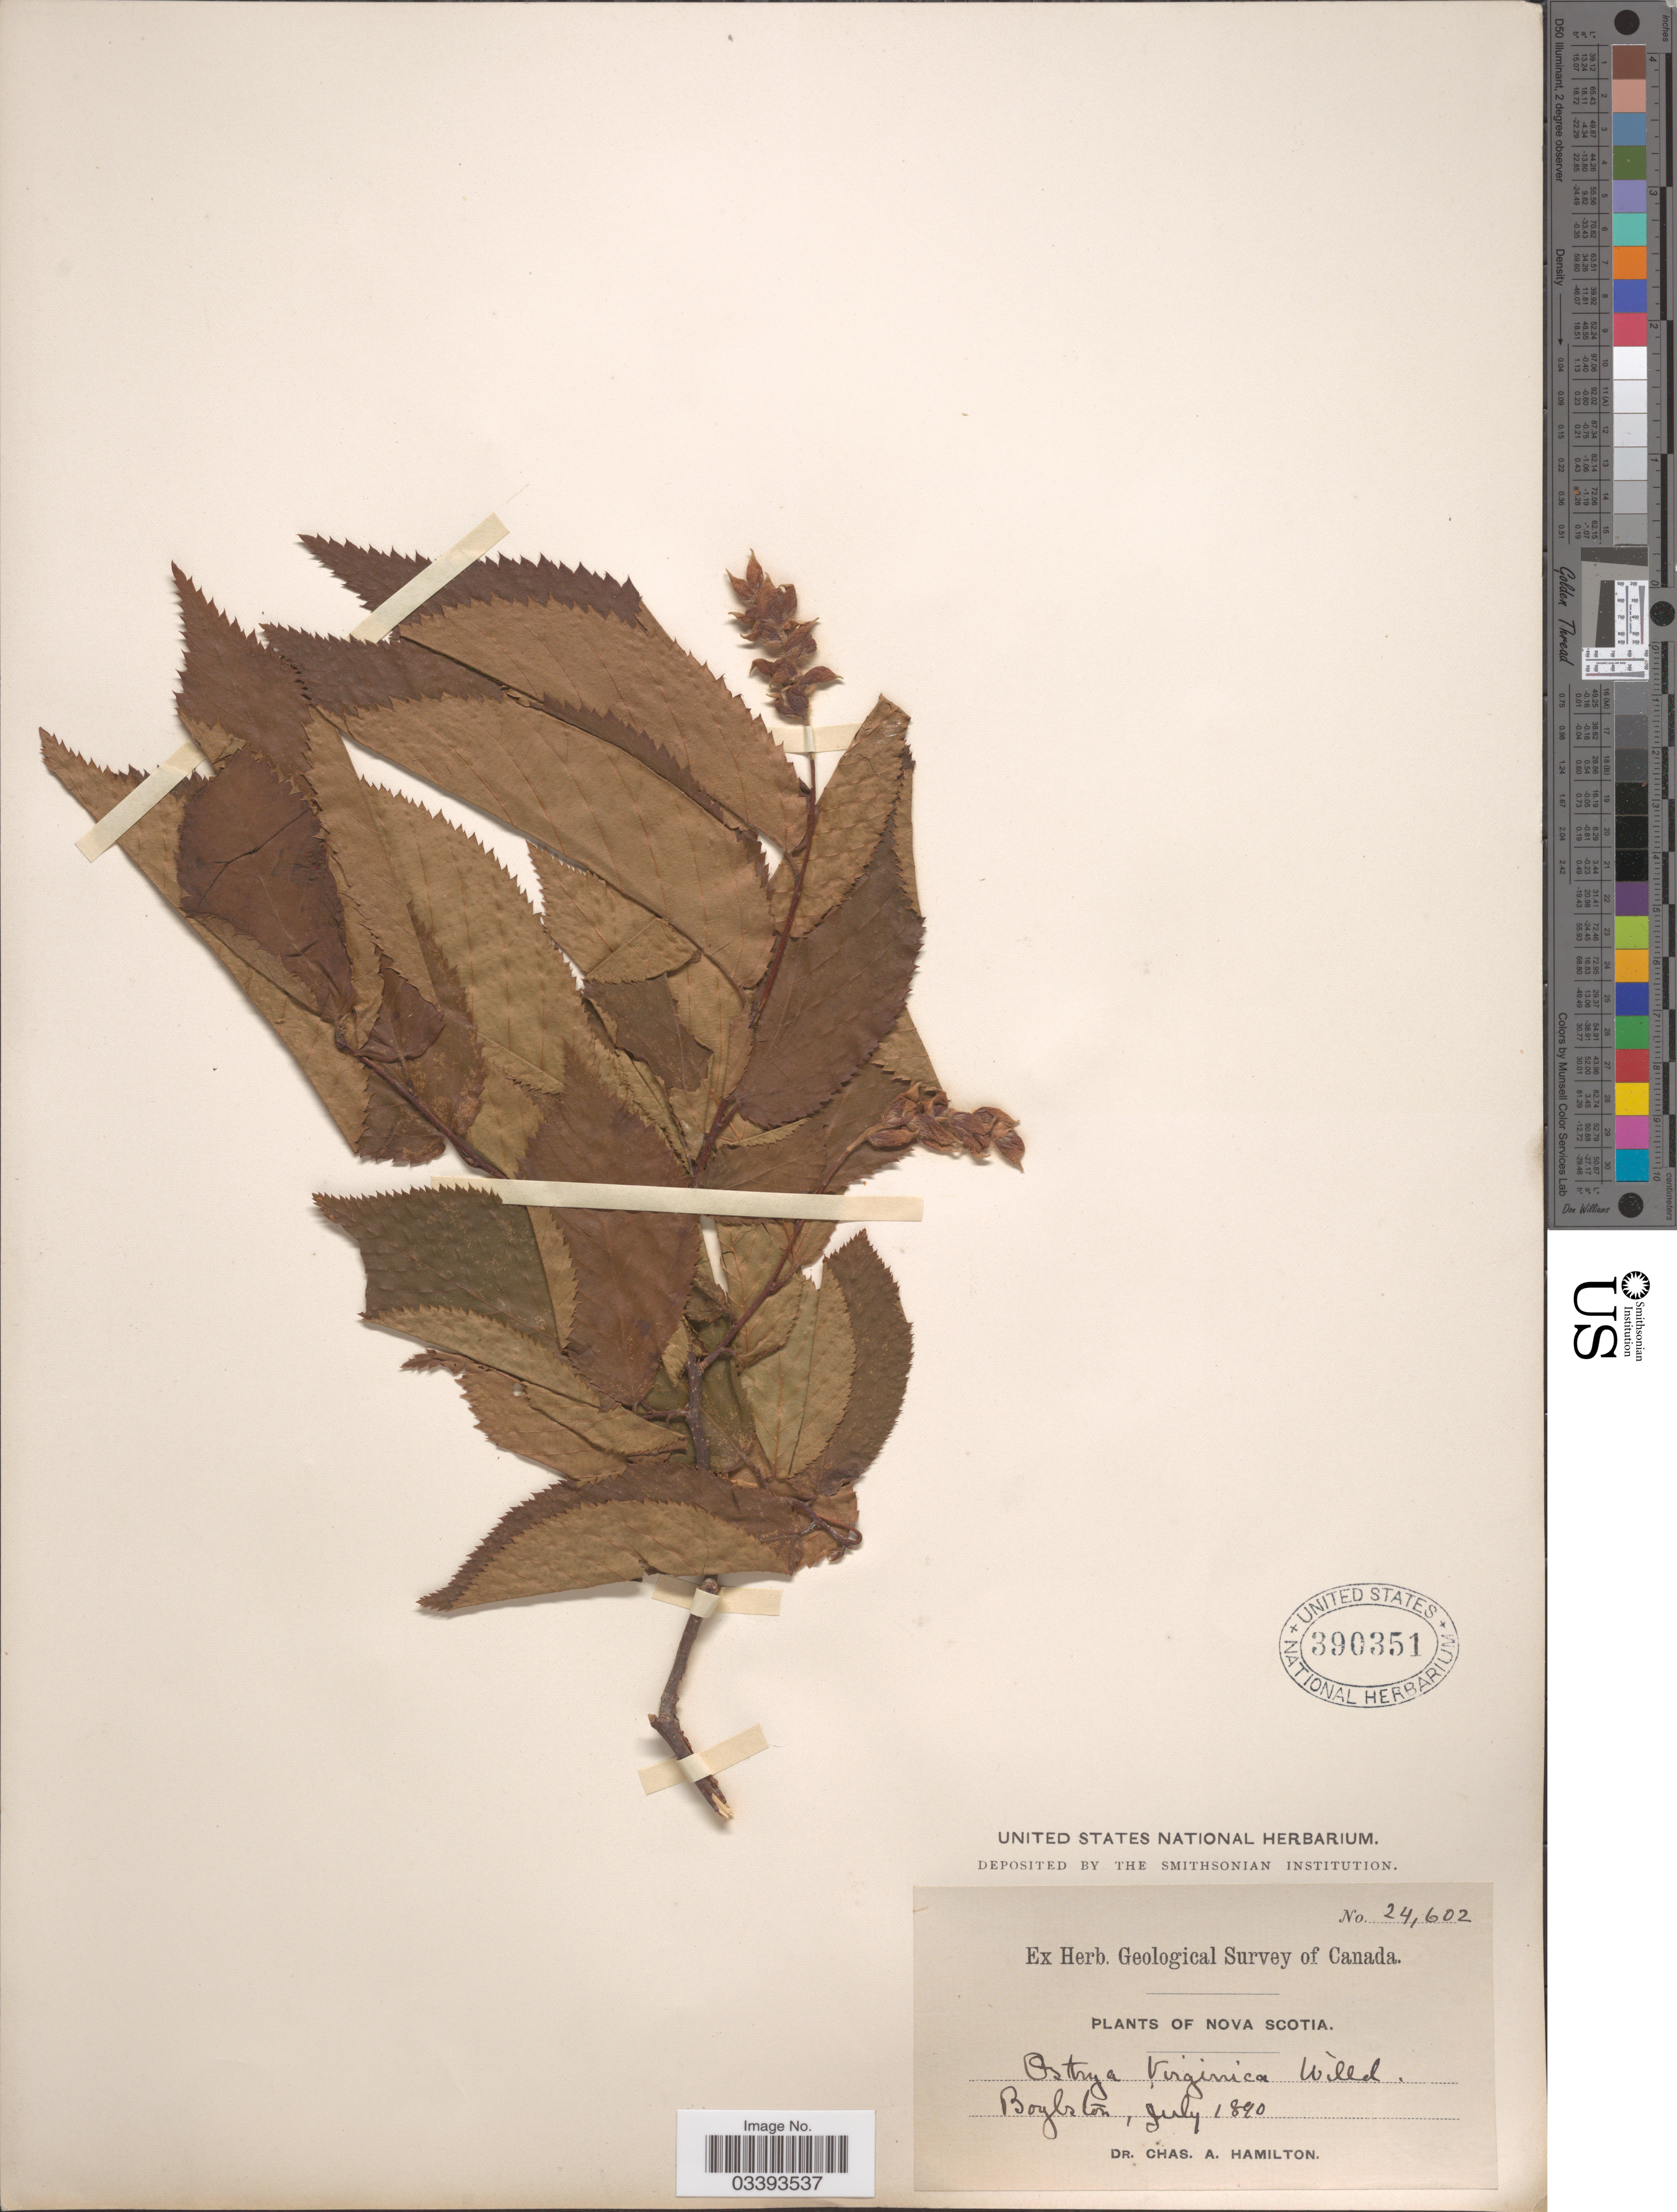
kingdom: Plantae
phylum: Tracheophyta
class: Magnoliopsida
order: Fagales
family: Betulaceae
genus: Ostrya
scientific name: Ostrya virginiana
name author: (Mill.) K. Koch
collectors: C. A. Hamilton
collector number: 24602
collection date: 1890-07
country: Canada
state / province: Nova Scotia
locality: Boylston.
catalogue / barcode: US 390351